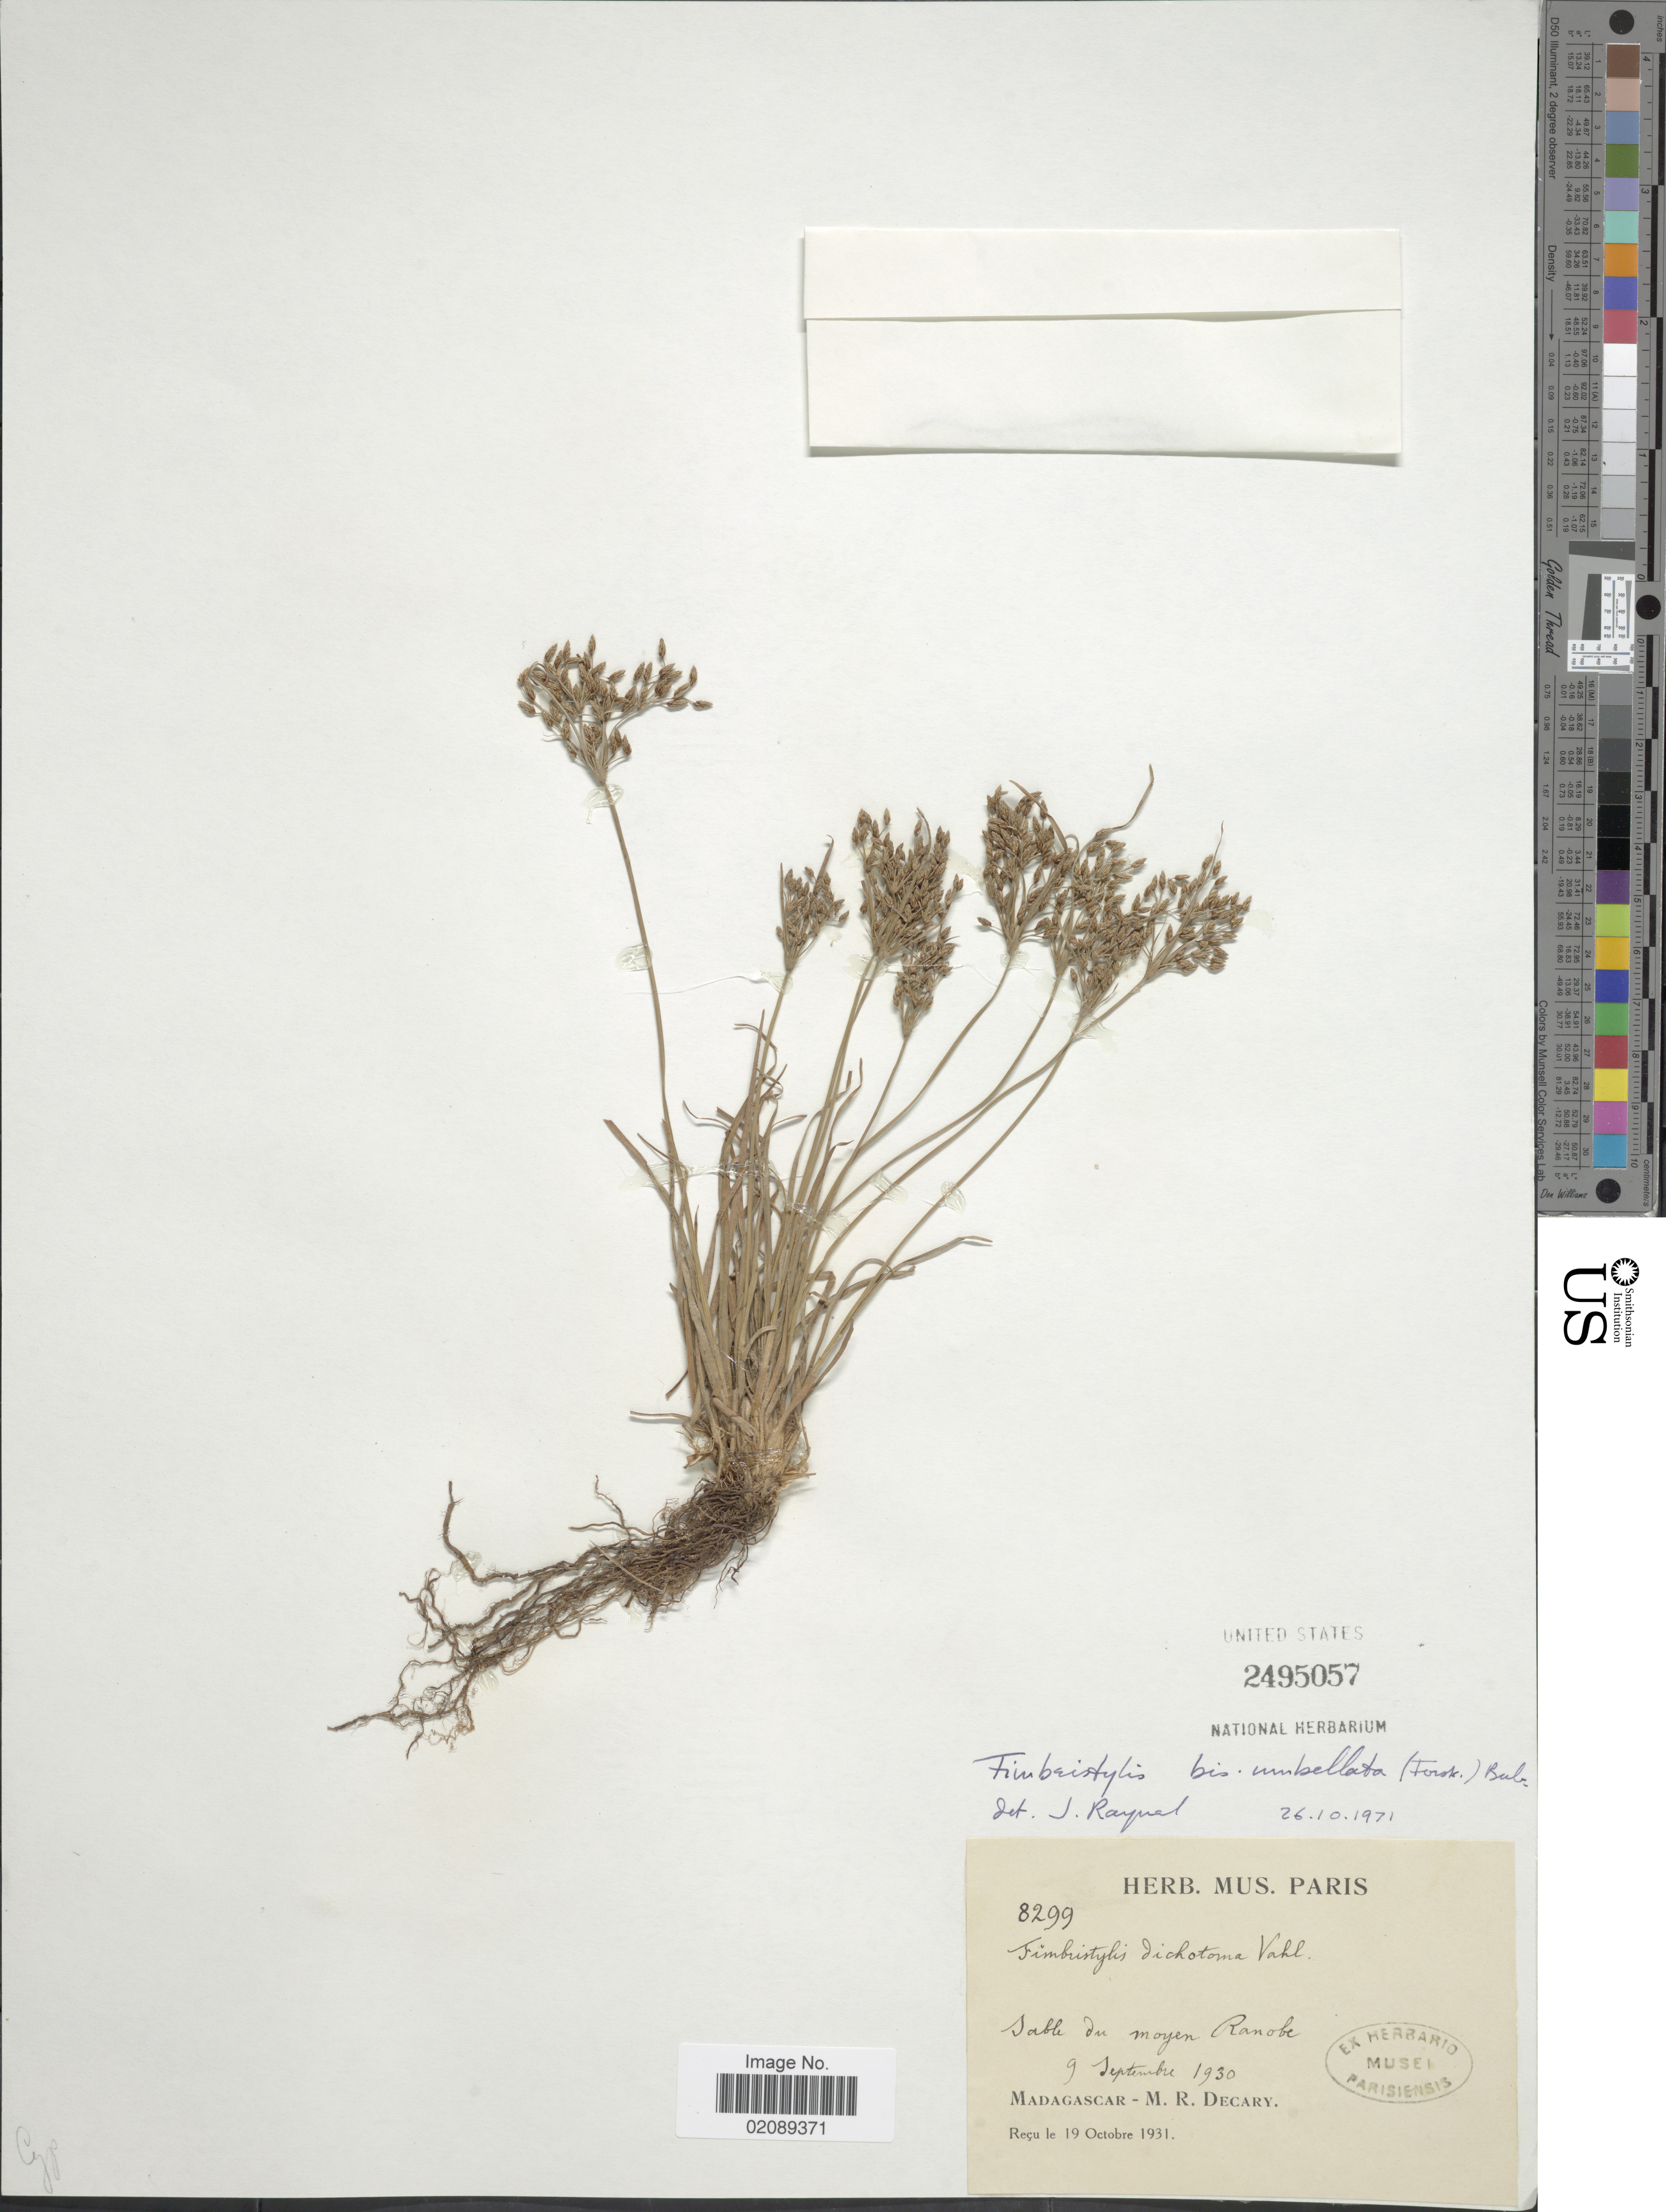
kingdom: Plantae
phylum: Tracheophyta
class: Liliopsida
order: Poales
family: Cyperaceae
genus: Fimbristylis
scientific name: Fimbristylis bisumbellata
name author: (Forssk.) Bubani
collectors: R. Decary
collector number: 8299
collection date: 1930-09-09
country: Madagascar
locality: Ranobe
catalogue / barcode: US 2495057